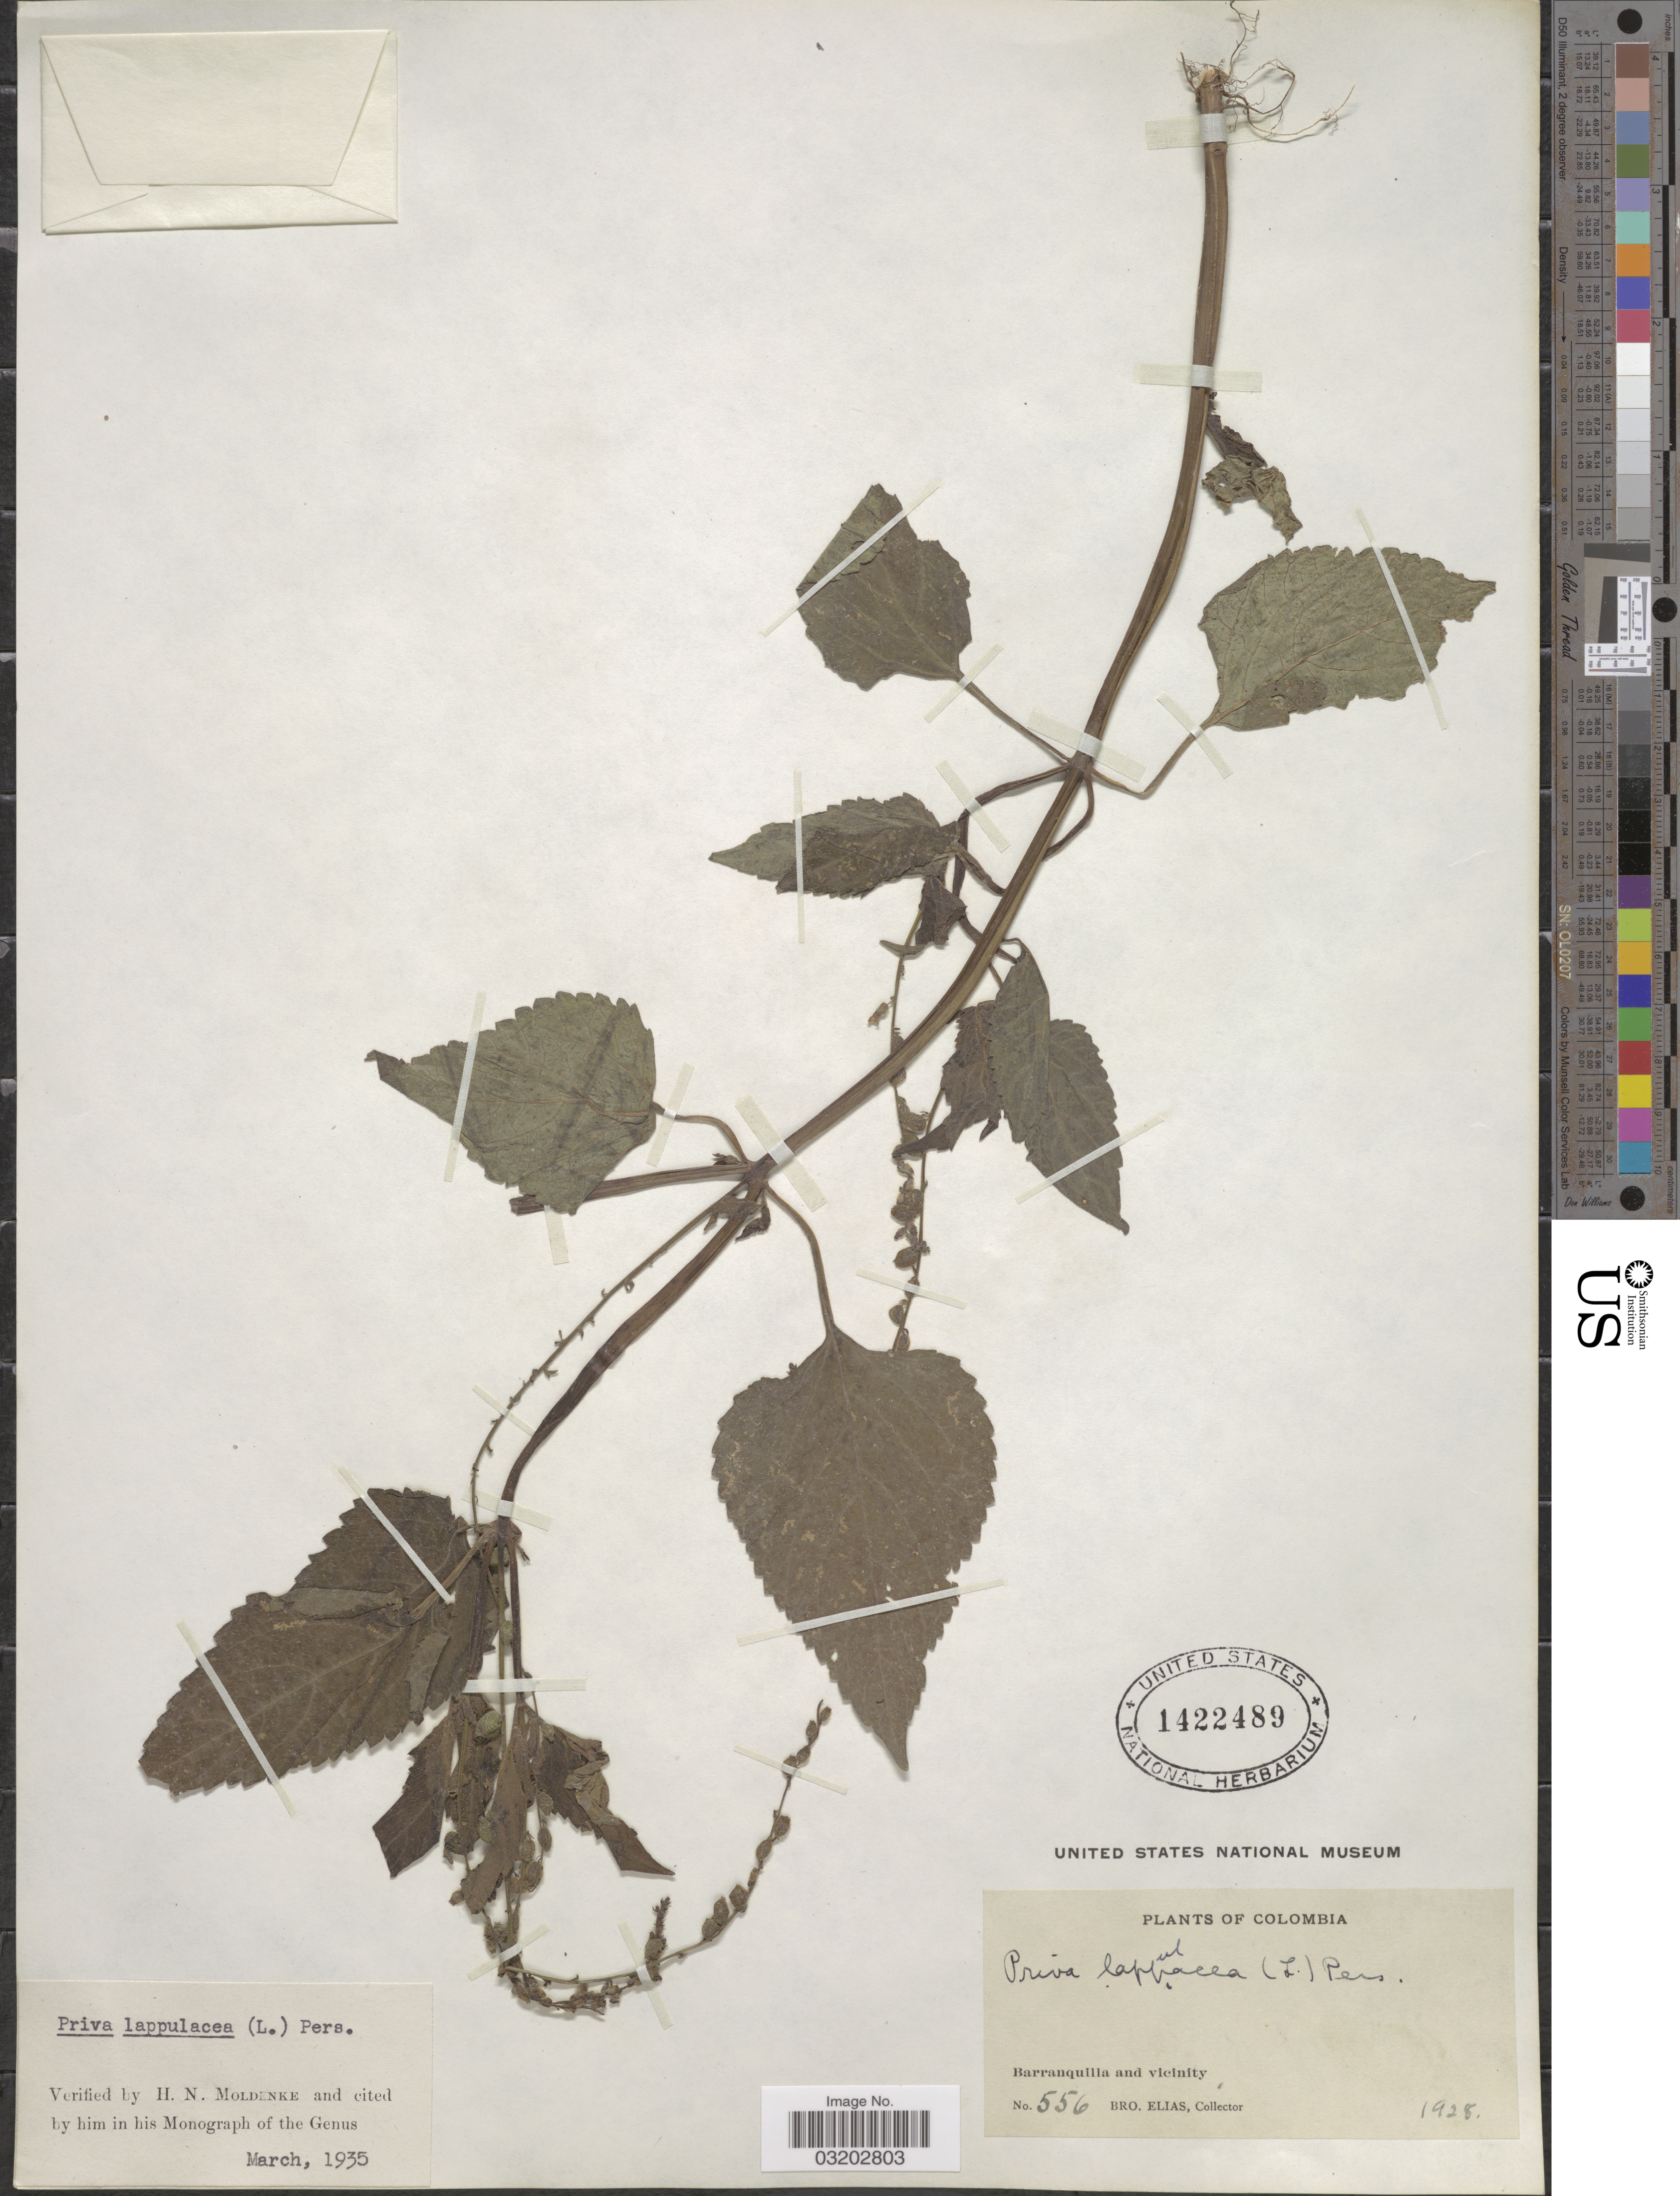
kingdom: Plantae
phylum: Tracheophyta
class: Magnoliopsida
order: Lamiales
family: Verbenaceae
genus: Priva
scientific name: Priva lappulacea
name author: (L.) Pers.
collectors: Bro. Elias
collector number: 556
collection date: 1928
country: Colombia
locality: Barranquilla and vicinity.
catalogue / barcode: US 1422489